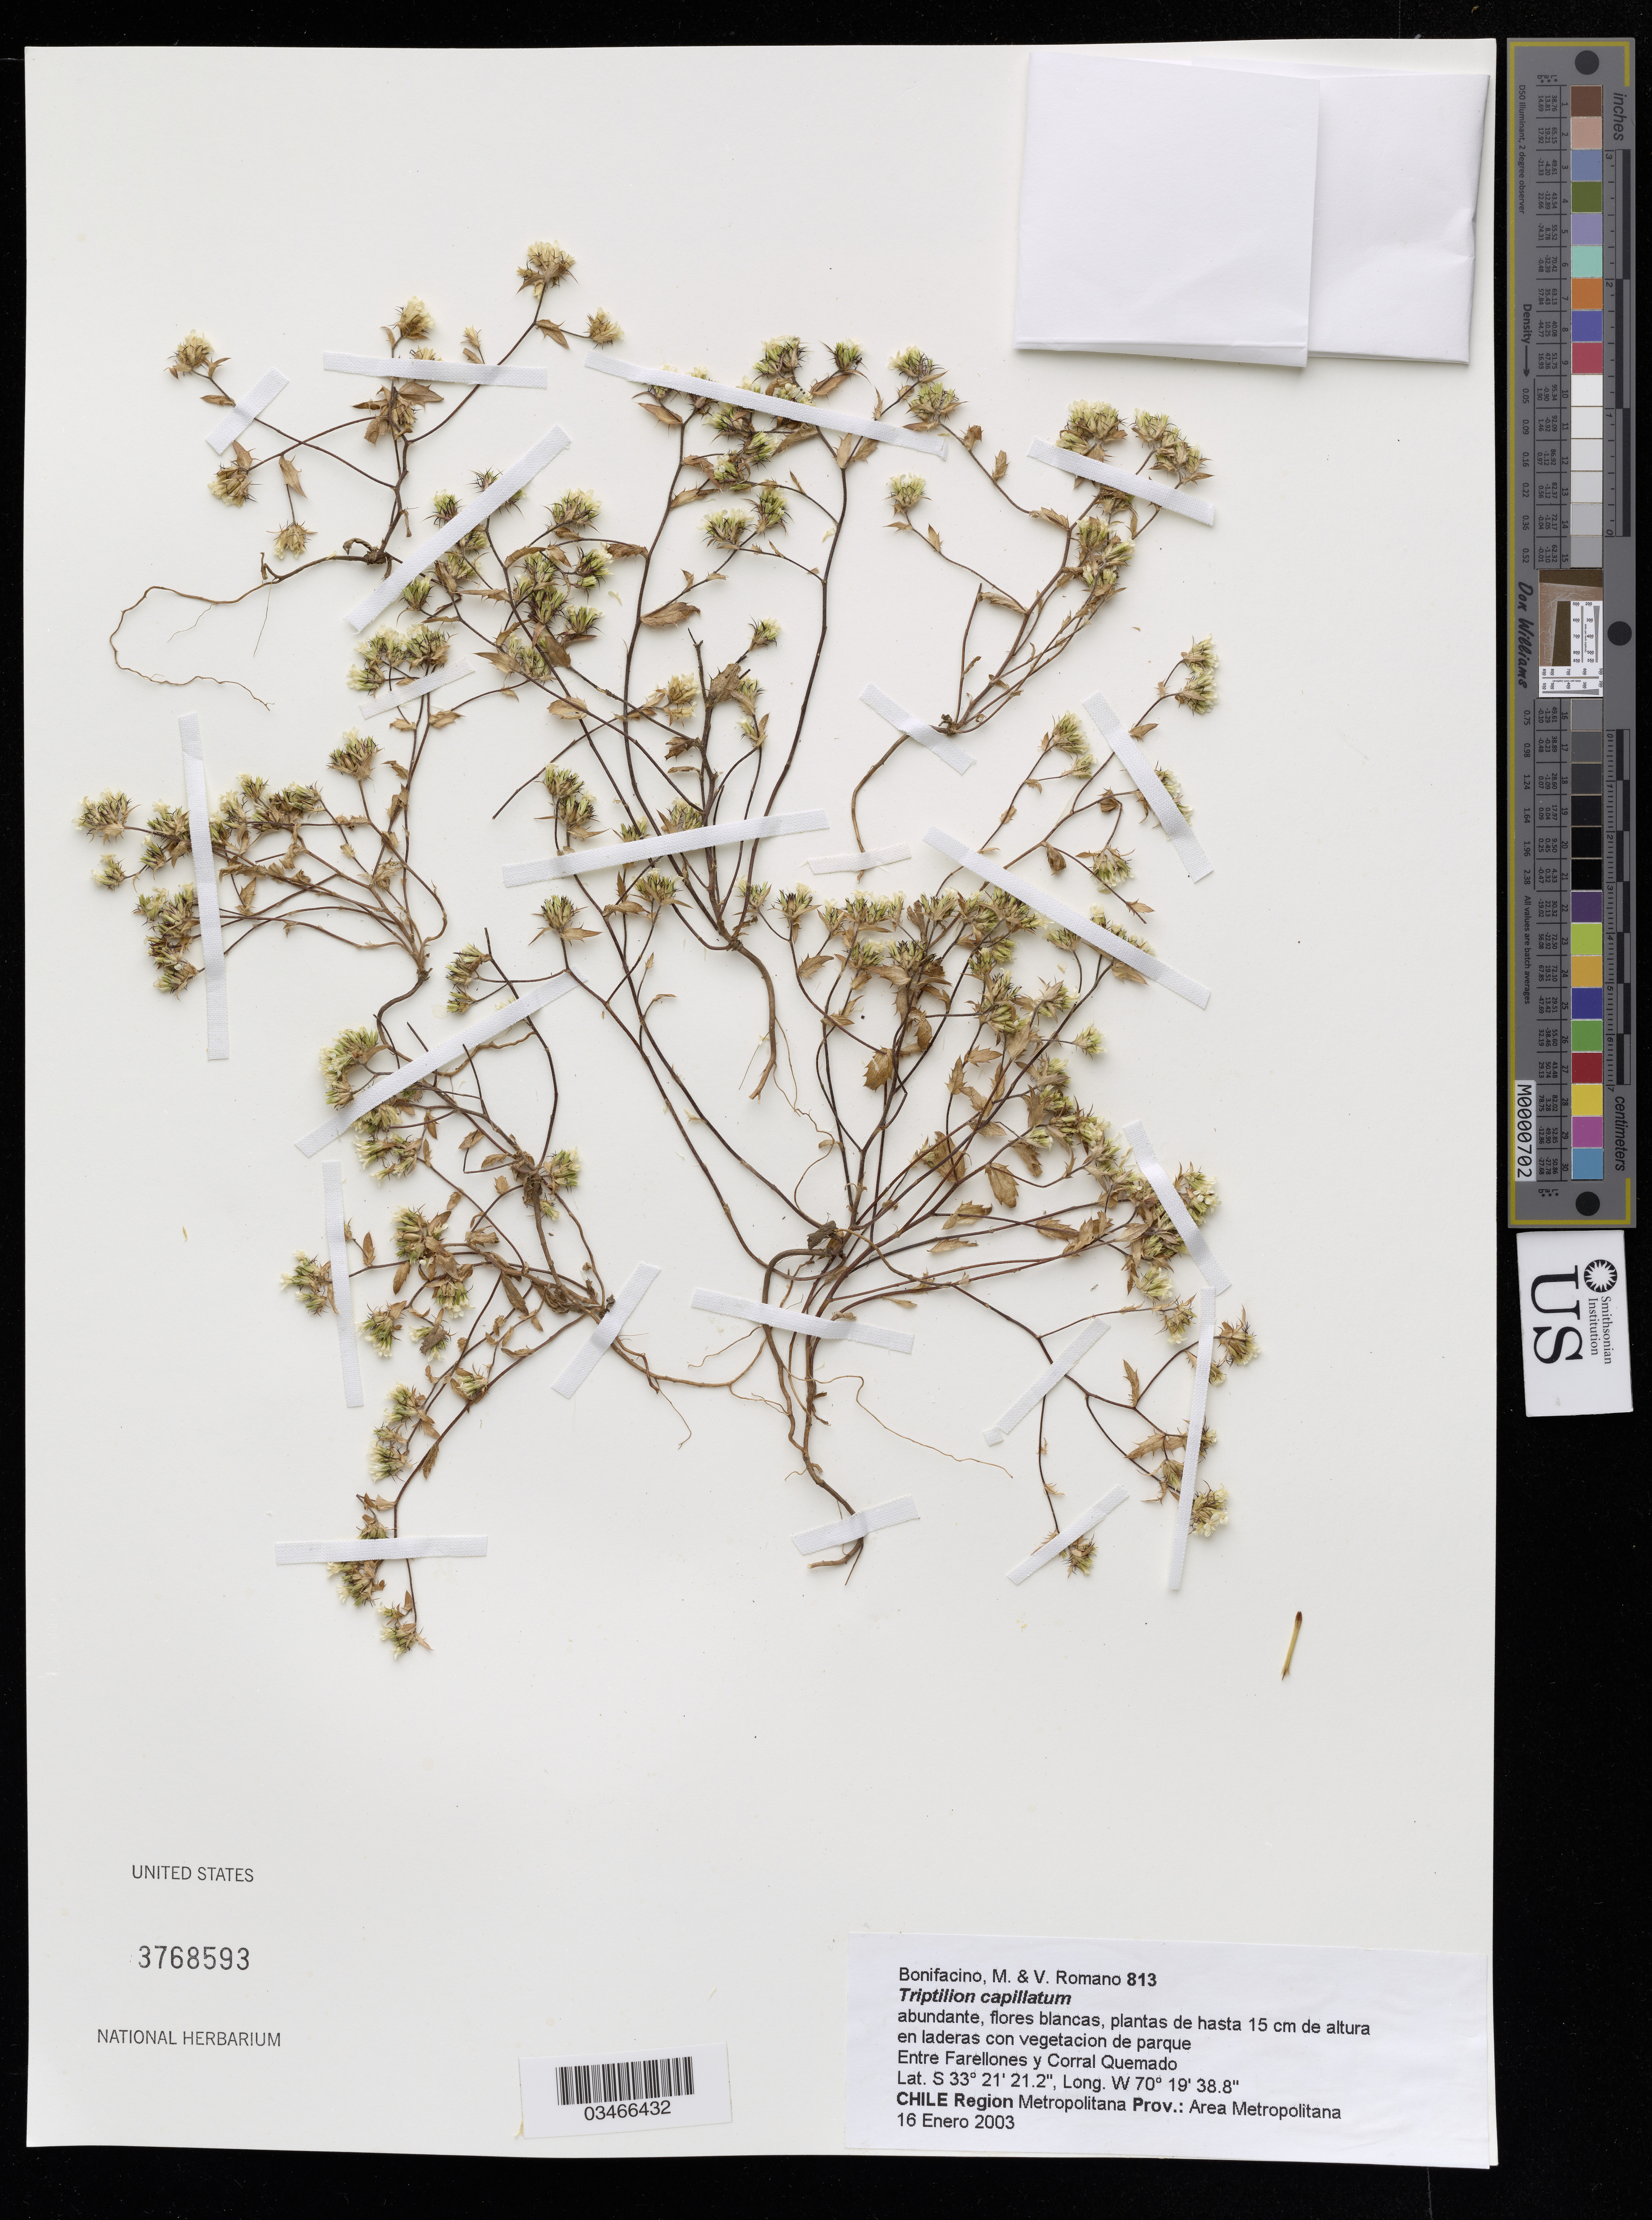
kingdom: Plantae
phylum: Tracheophyta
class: Magnoliopsida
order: Asterales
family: Asteraceae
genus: Triptilion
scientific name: Triptilion capillatum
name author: (D. Don) Hook. & Arn.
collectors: M. M. Bonifacino & V. Romano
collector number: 813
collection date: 2003-01-16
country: Chile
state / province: Región Metropolitana (RM)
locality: Area Metropolitana.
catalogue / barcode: US 3768593